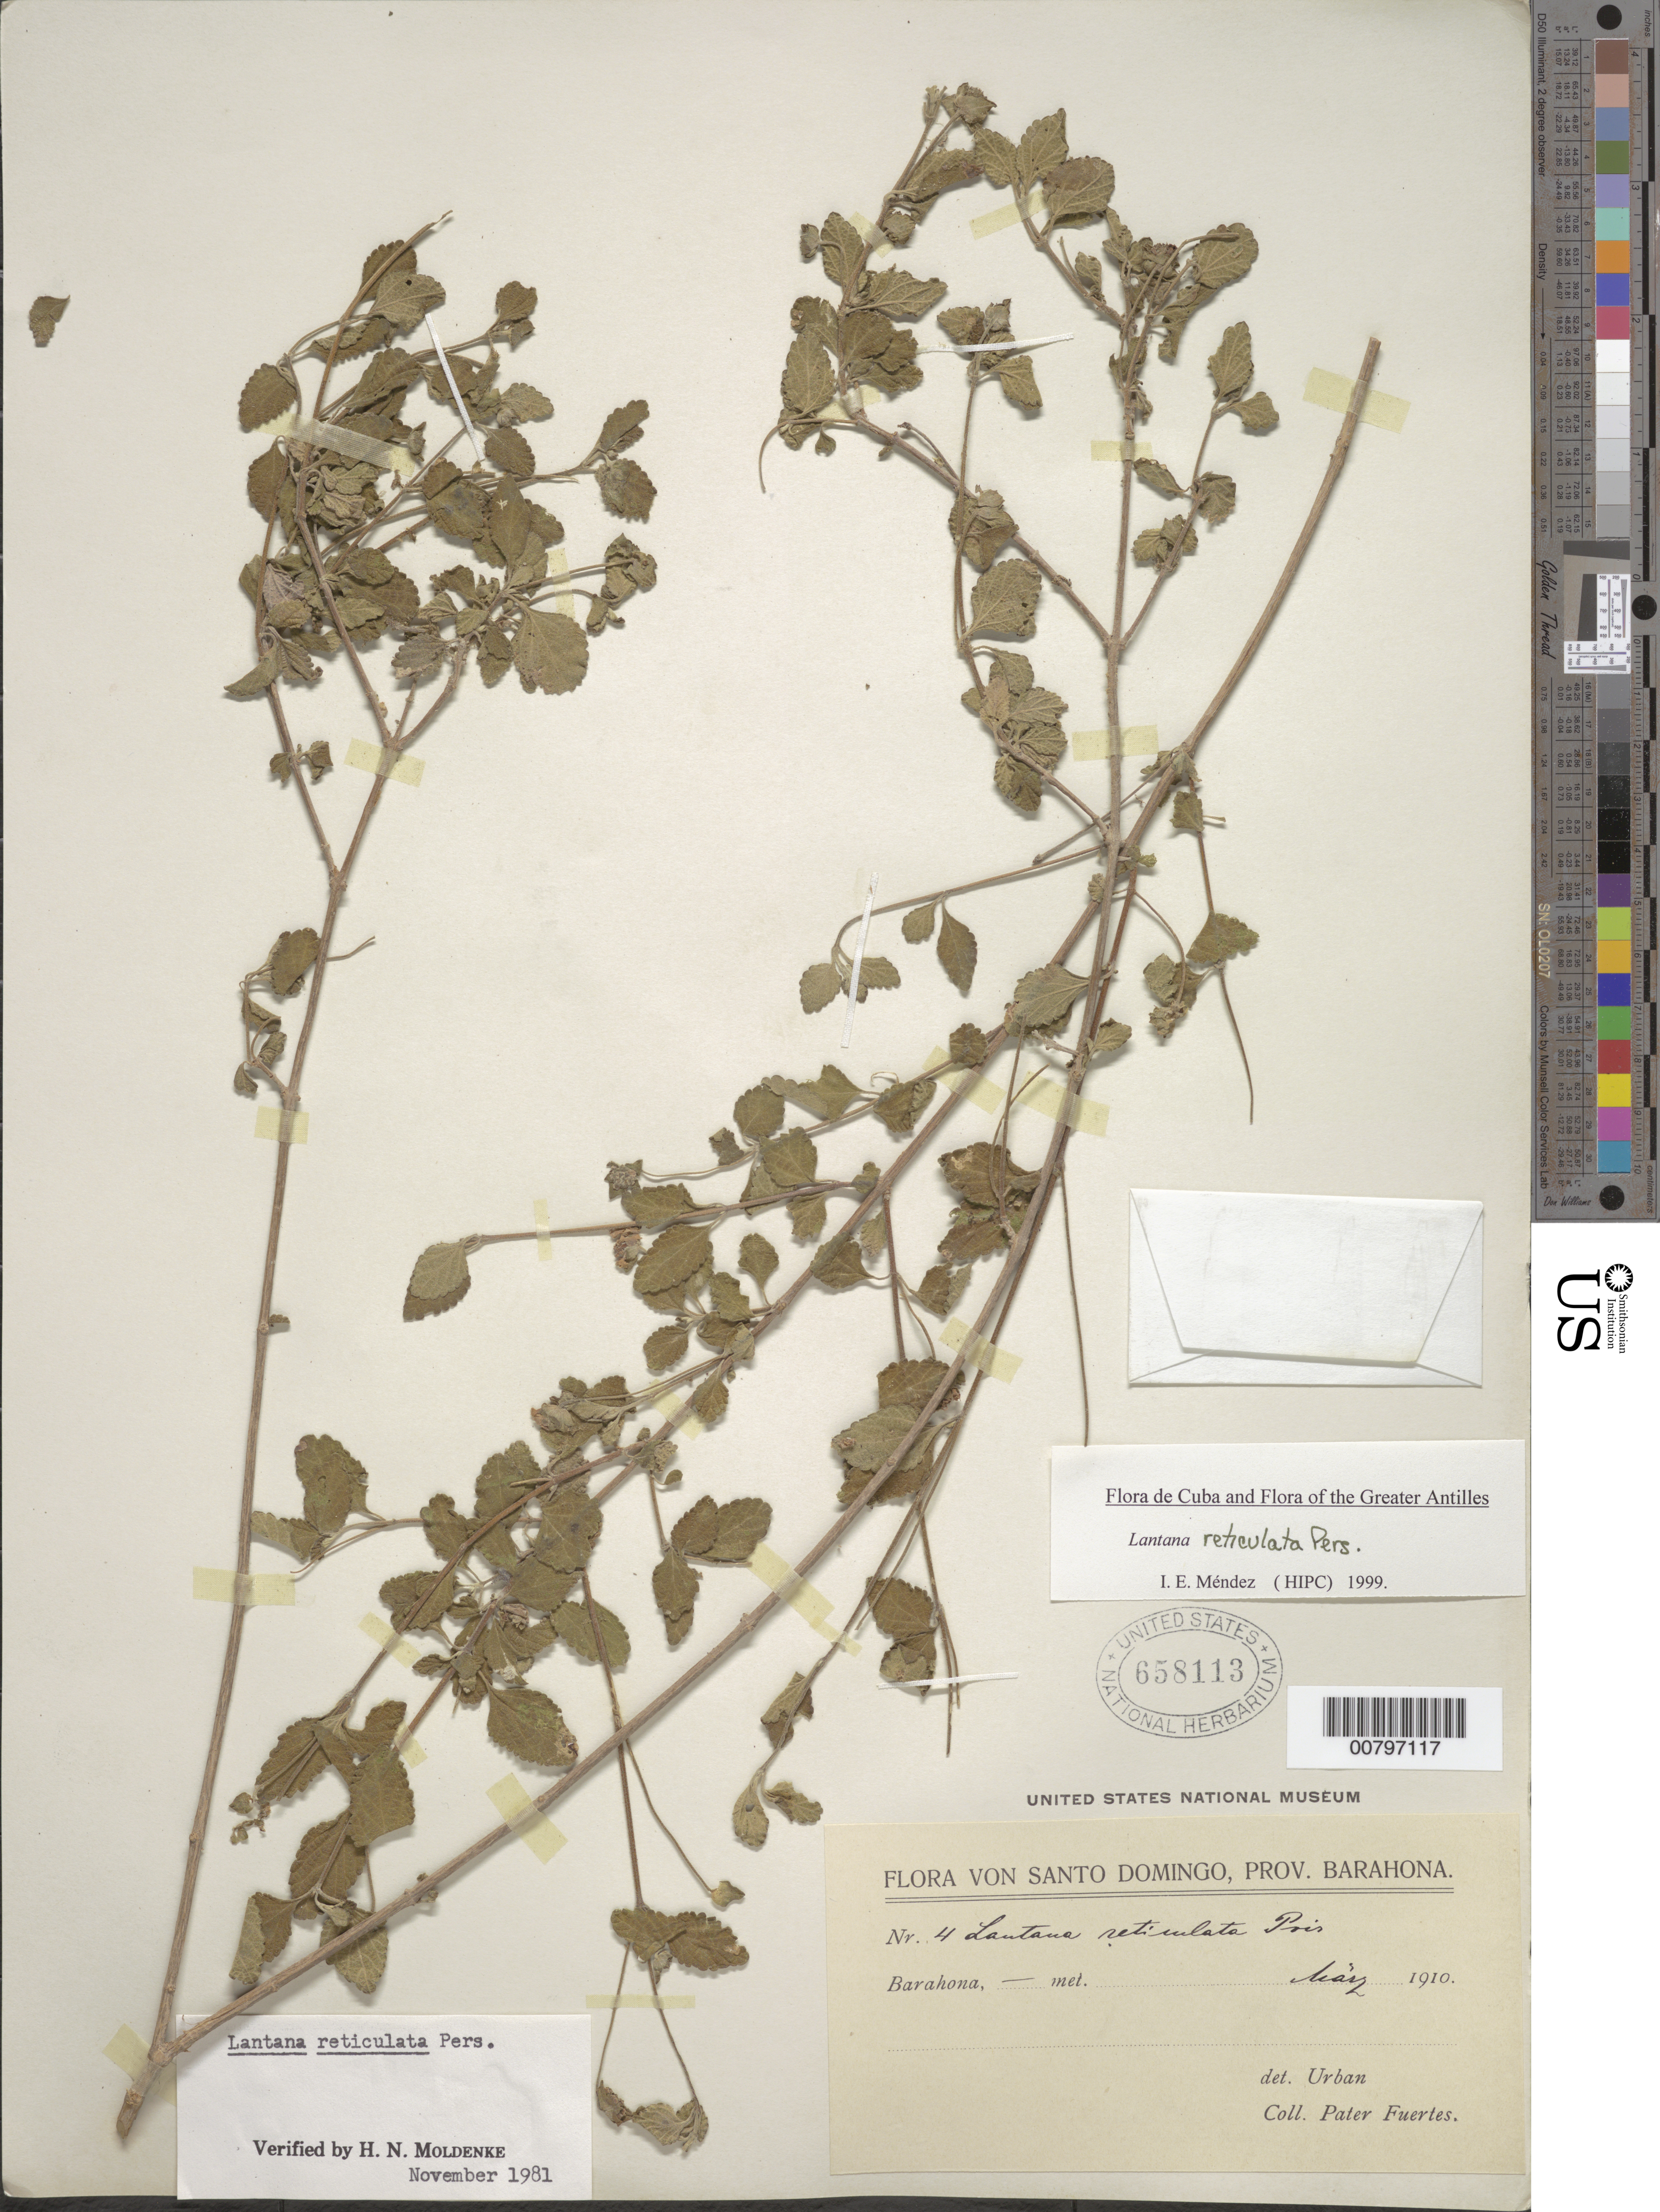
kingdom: Plantae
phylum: Tracheophyta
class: Magnoliopsida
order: Lamiales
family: Verbenaceae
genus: Lantana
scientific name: Lantana reticulata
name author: Pers.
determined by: Méndez, Isidro E., (HIPC)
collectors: M. D. Fuertes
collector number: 4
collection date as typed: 1910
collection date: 1910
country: Dominican Republic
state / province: Barahona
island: Hispaniola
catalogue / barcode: US 658113